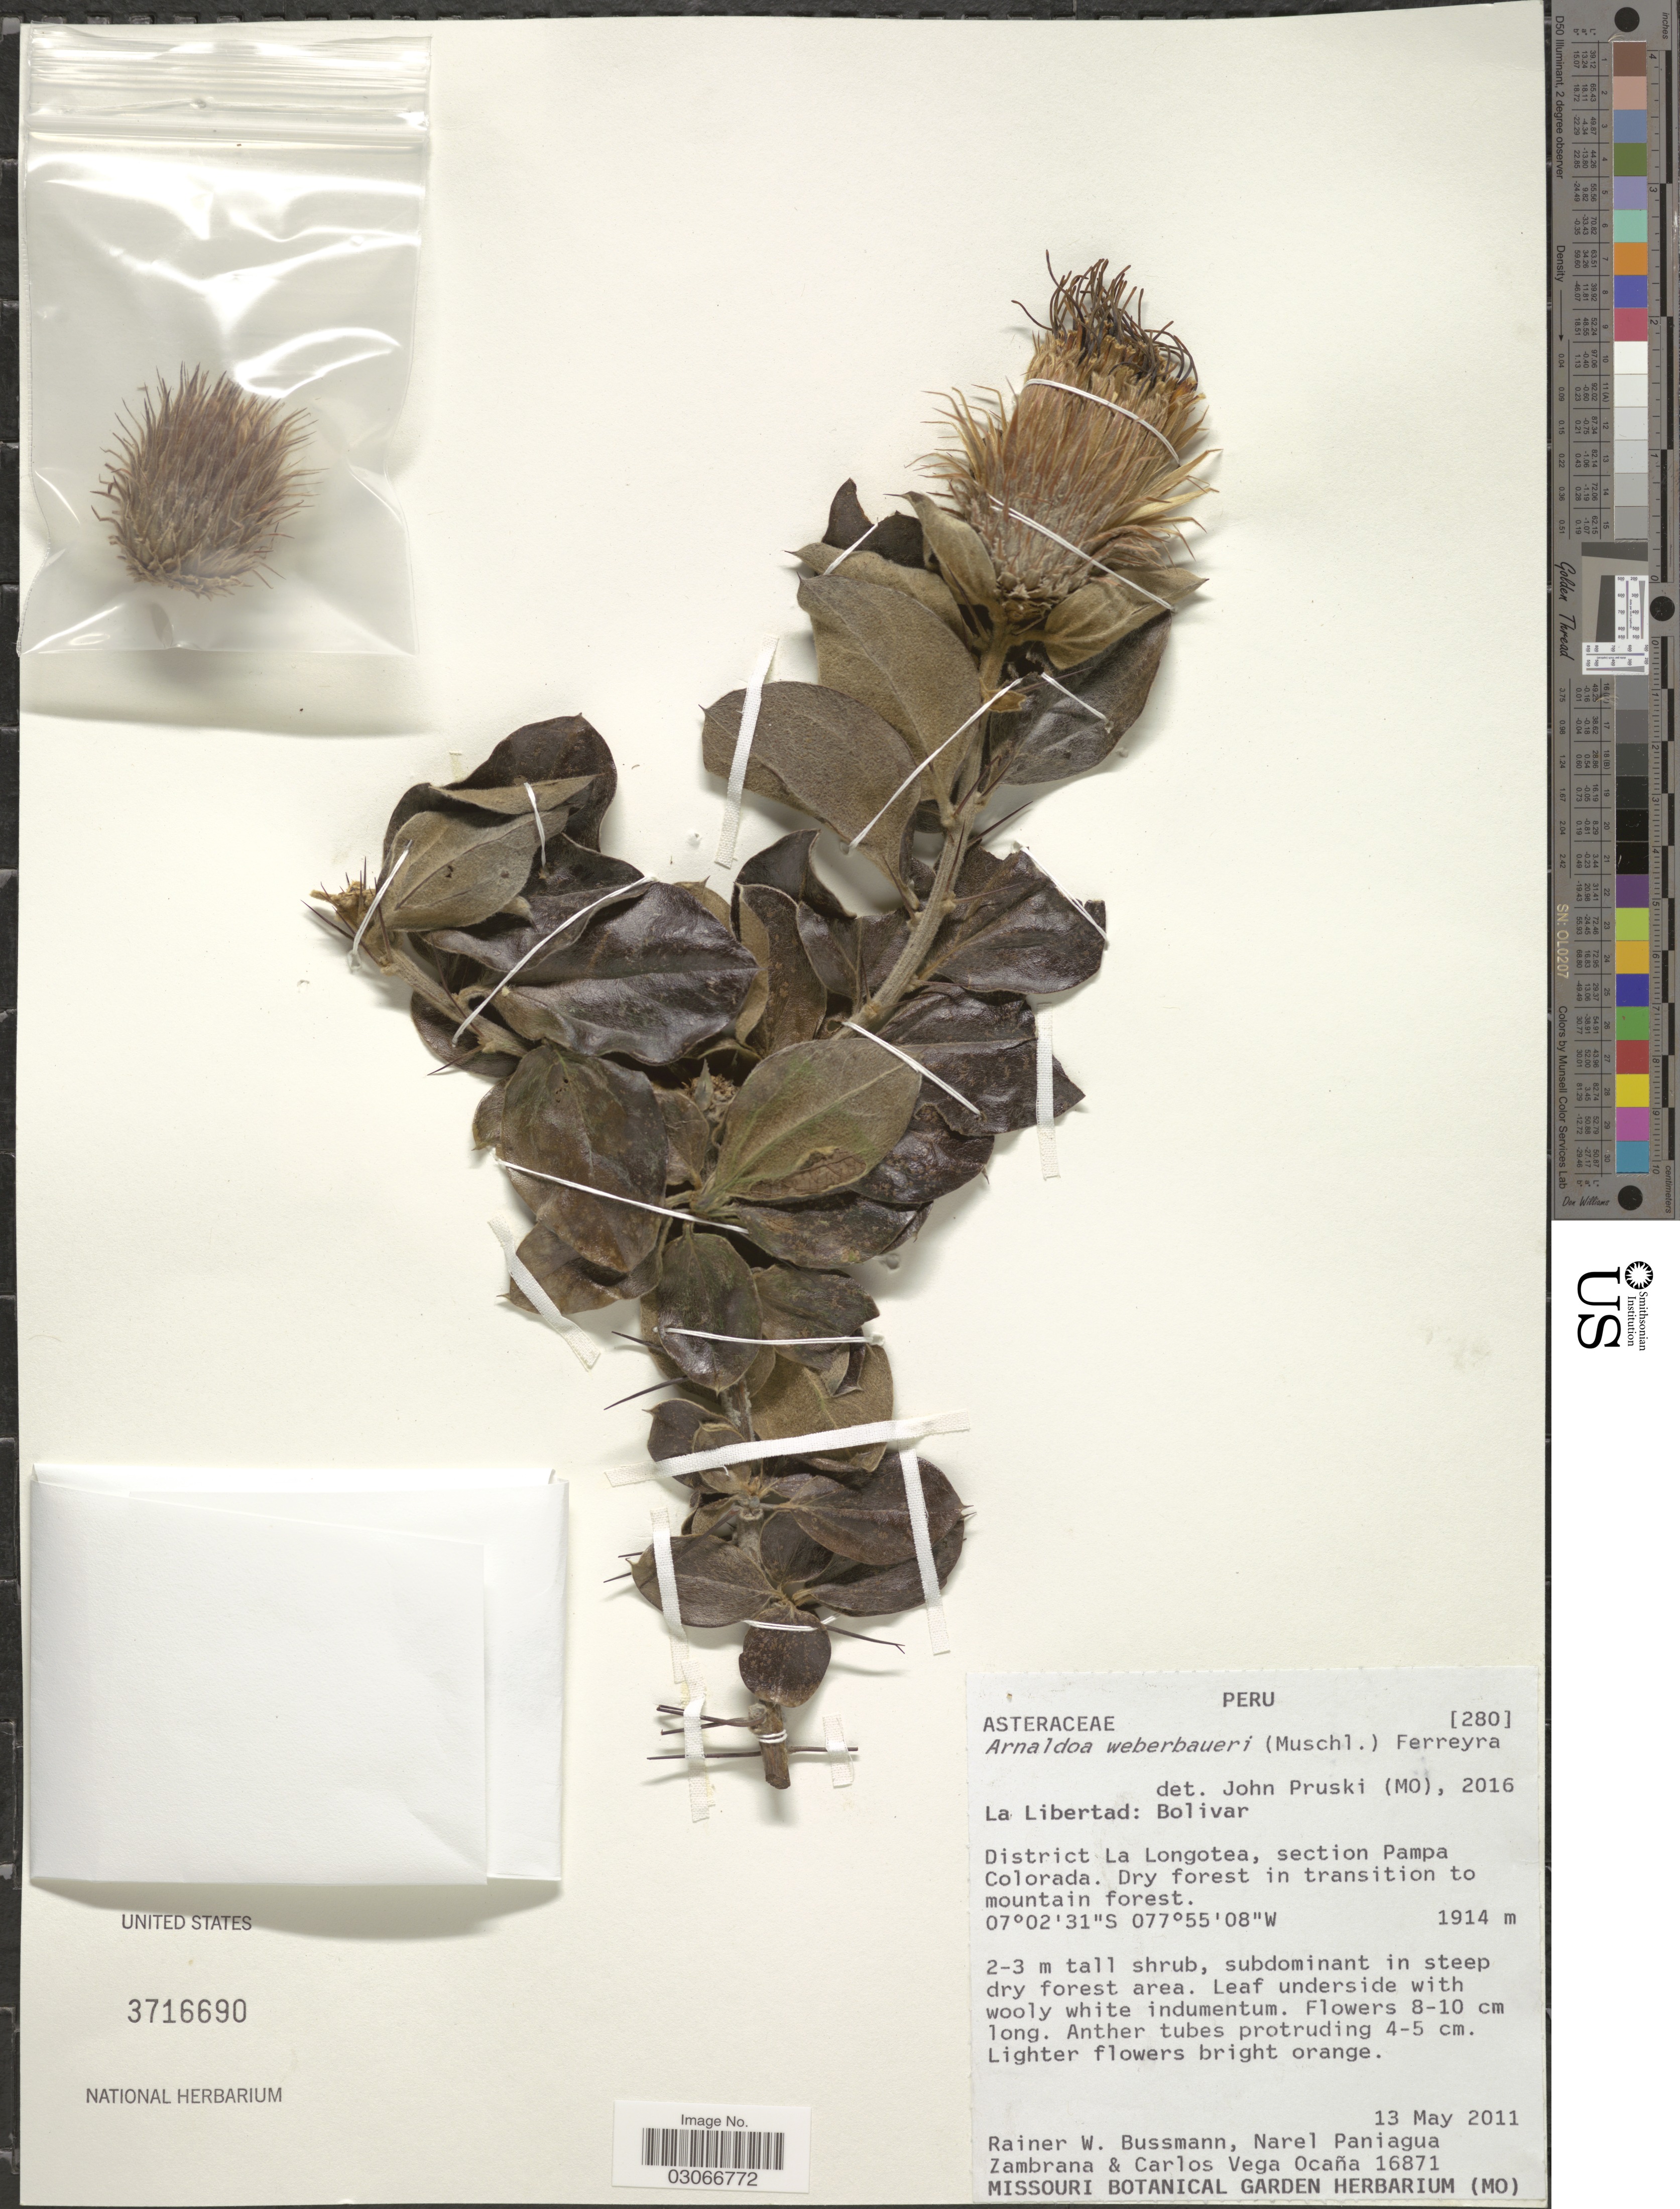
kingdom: Plantae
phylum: Tracheophyta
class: Magnoliopsida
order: Asterales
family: Asteraceae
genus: Arnaldoa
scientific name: Arnaldoa weberbaueri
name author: (Muschl.) Ferreyra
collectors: R. W. Bussmann, N. Paniagua, N. Paniagua Zambrana & C. Vega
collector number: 16871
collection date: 2011-05-13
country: Peru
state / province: La Libertad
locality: Bolivar. District La Longotea, section Pampa Colorada. Dry forest in transition to mountain forest.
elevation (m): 1914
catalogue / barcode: US 3716690